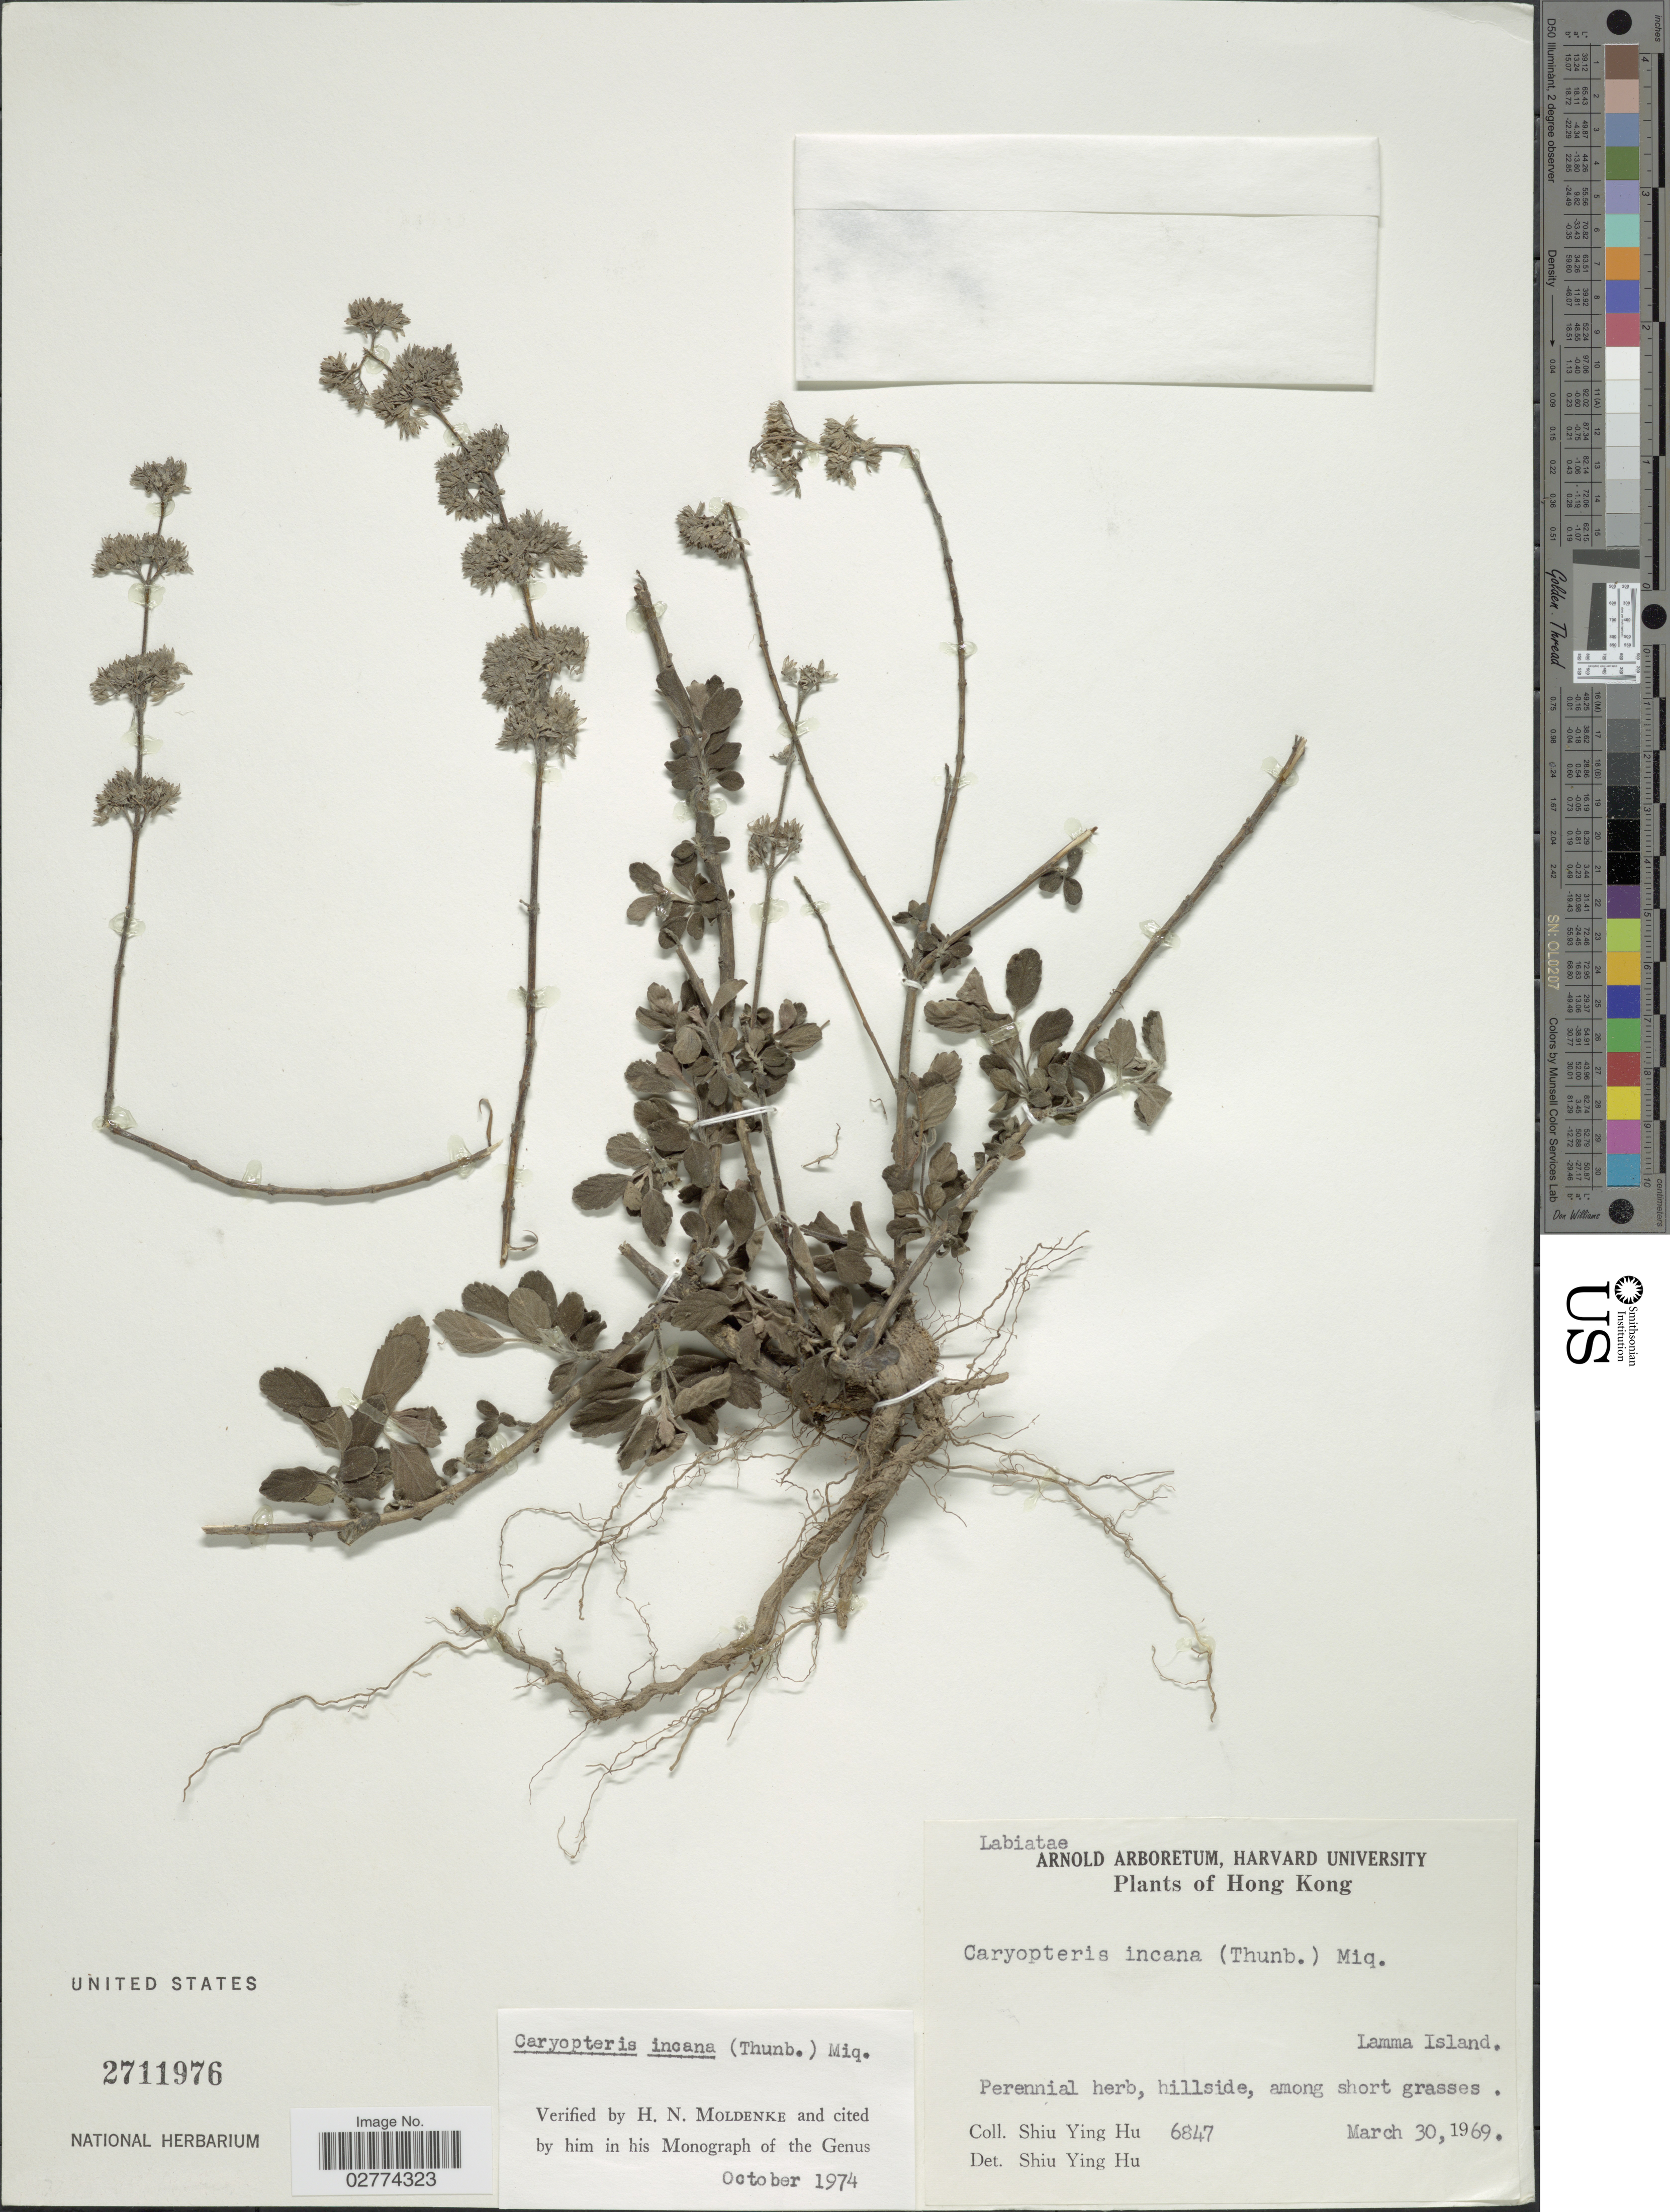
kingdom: Plantae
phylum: Tracheophyta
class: Magnoliopsida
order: Lamiales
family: Lamiaceae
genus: Caryopteris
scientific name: Caryopteris incana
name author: (Thunb. ex Houtt.) Miq.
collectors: S. Y. Hu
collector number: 6847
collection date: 1969-03-30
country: China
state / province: Hong Kong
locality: Lamma Island.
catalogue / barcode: US 2711976